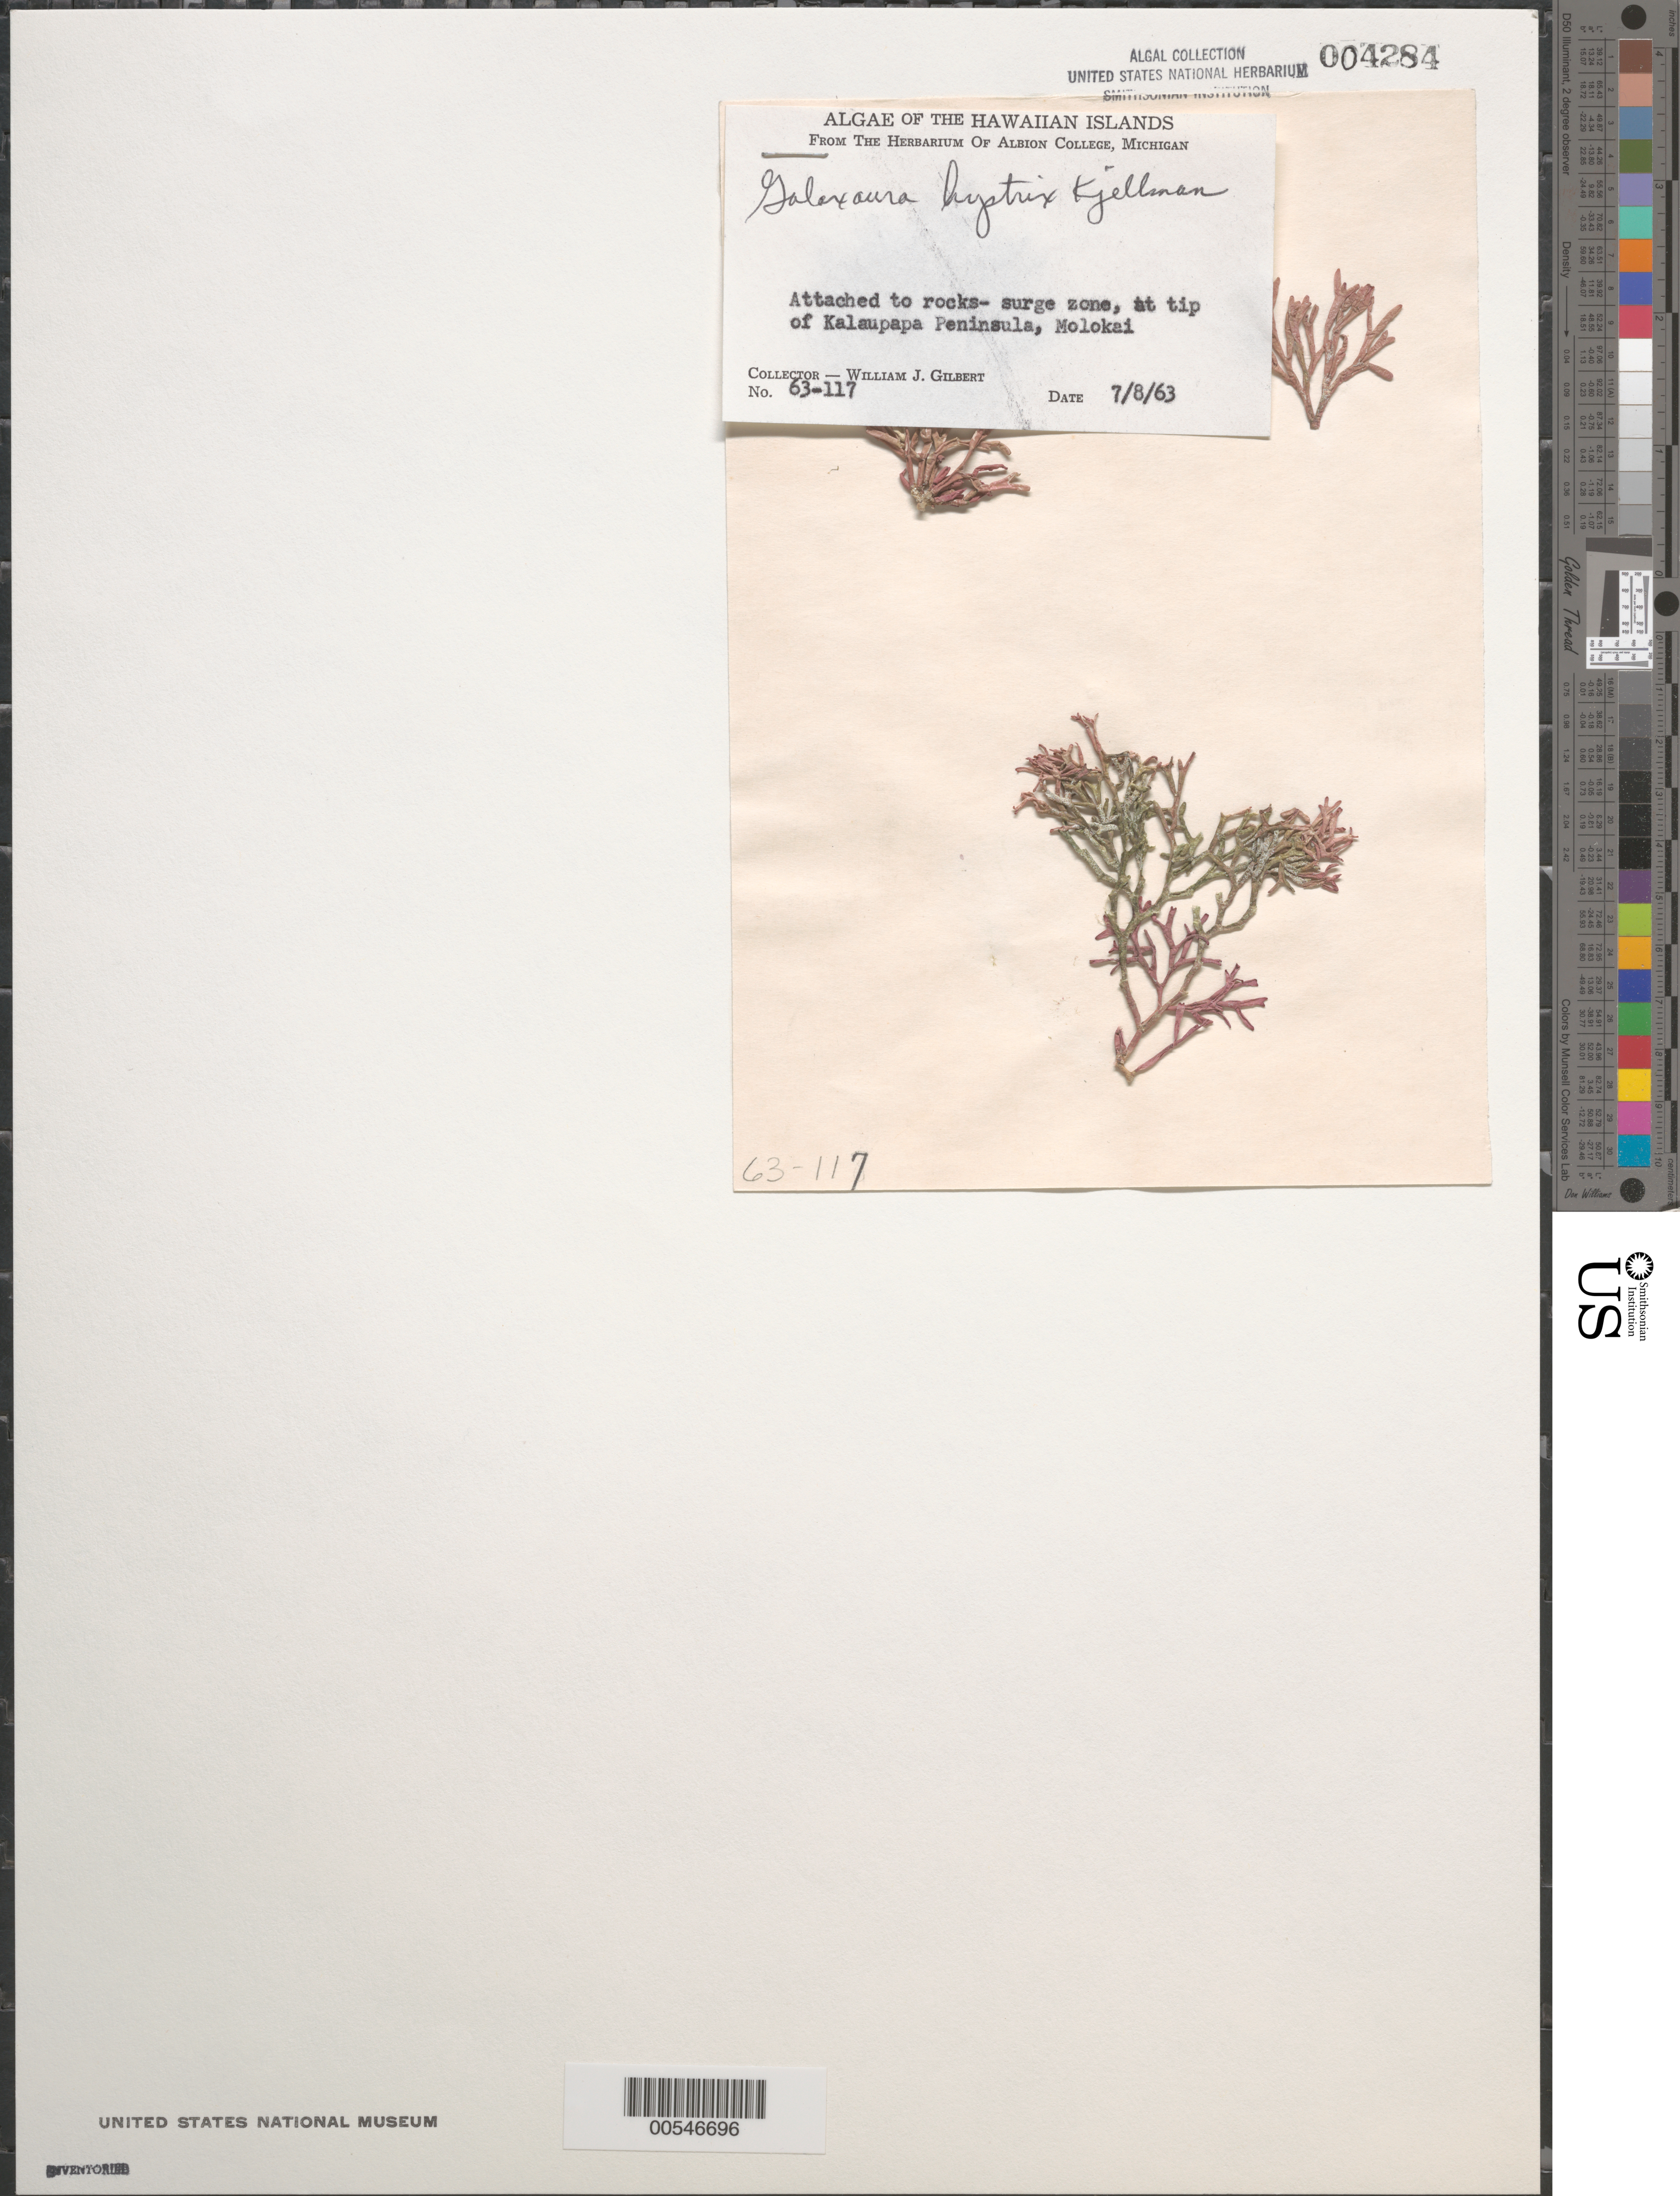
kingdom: Plantae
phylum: Rhodophyta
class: Florideophyceae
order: Nemaliales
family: Galaxauraceae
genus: Dichotomaria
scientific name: Dichotomaria apiculata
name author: (Kjellm.) A. Kurihara & Masuda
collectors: W. J. Gilbert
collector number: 63-117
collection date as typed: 08 Jul 1963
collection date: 1963-07-08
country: United States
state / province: Hawaii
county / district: Maui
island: Moloka'i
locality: Kalaupapa Peninsula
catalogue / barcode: US 4284